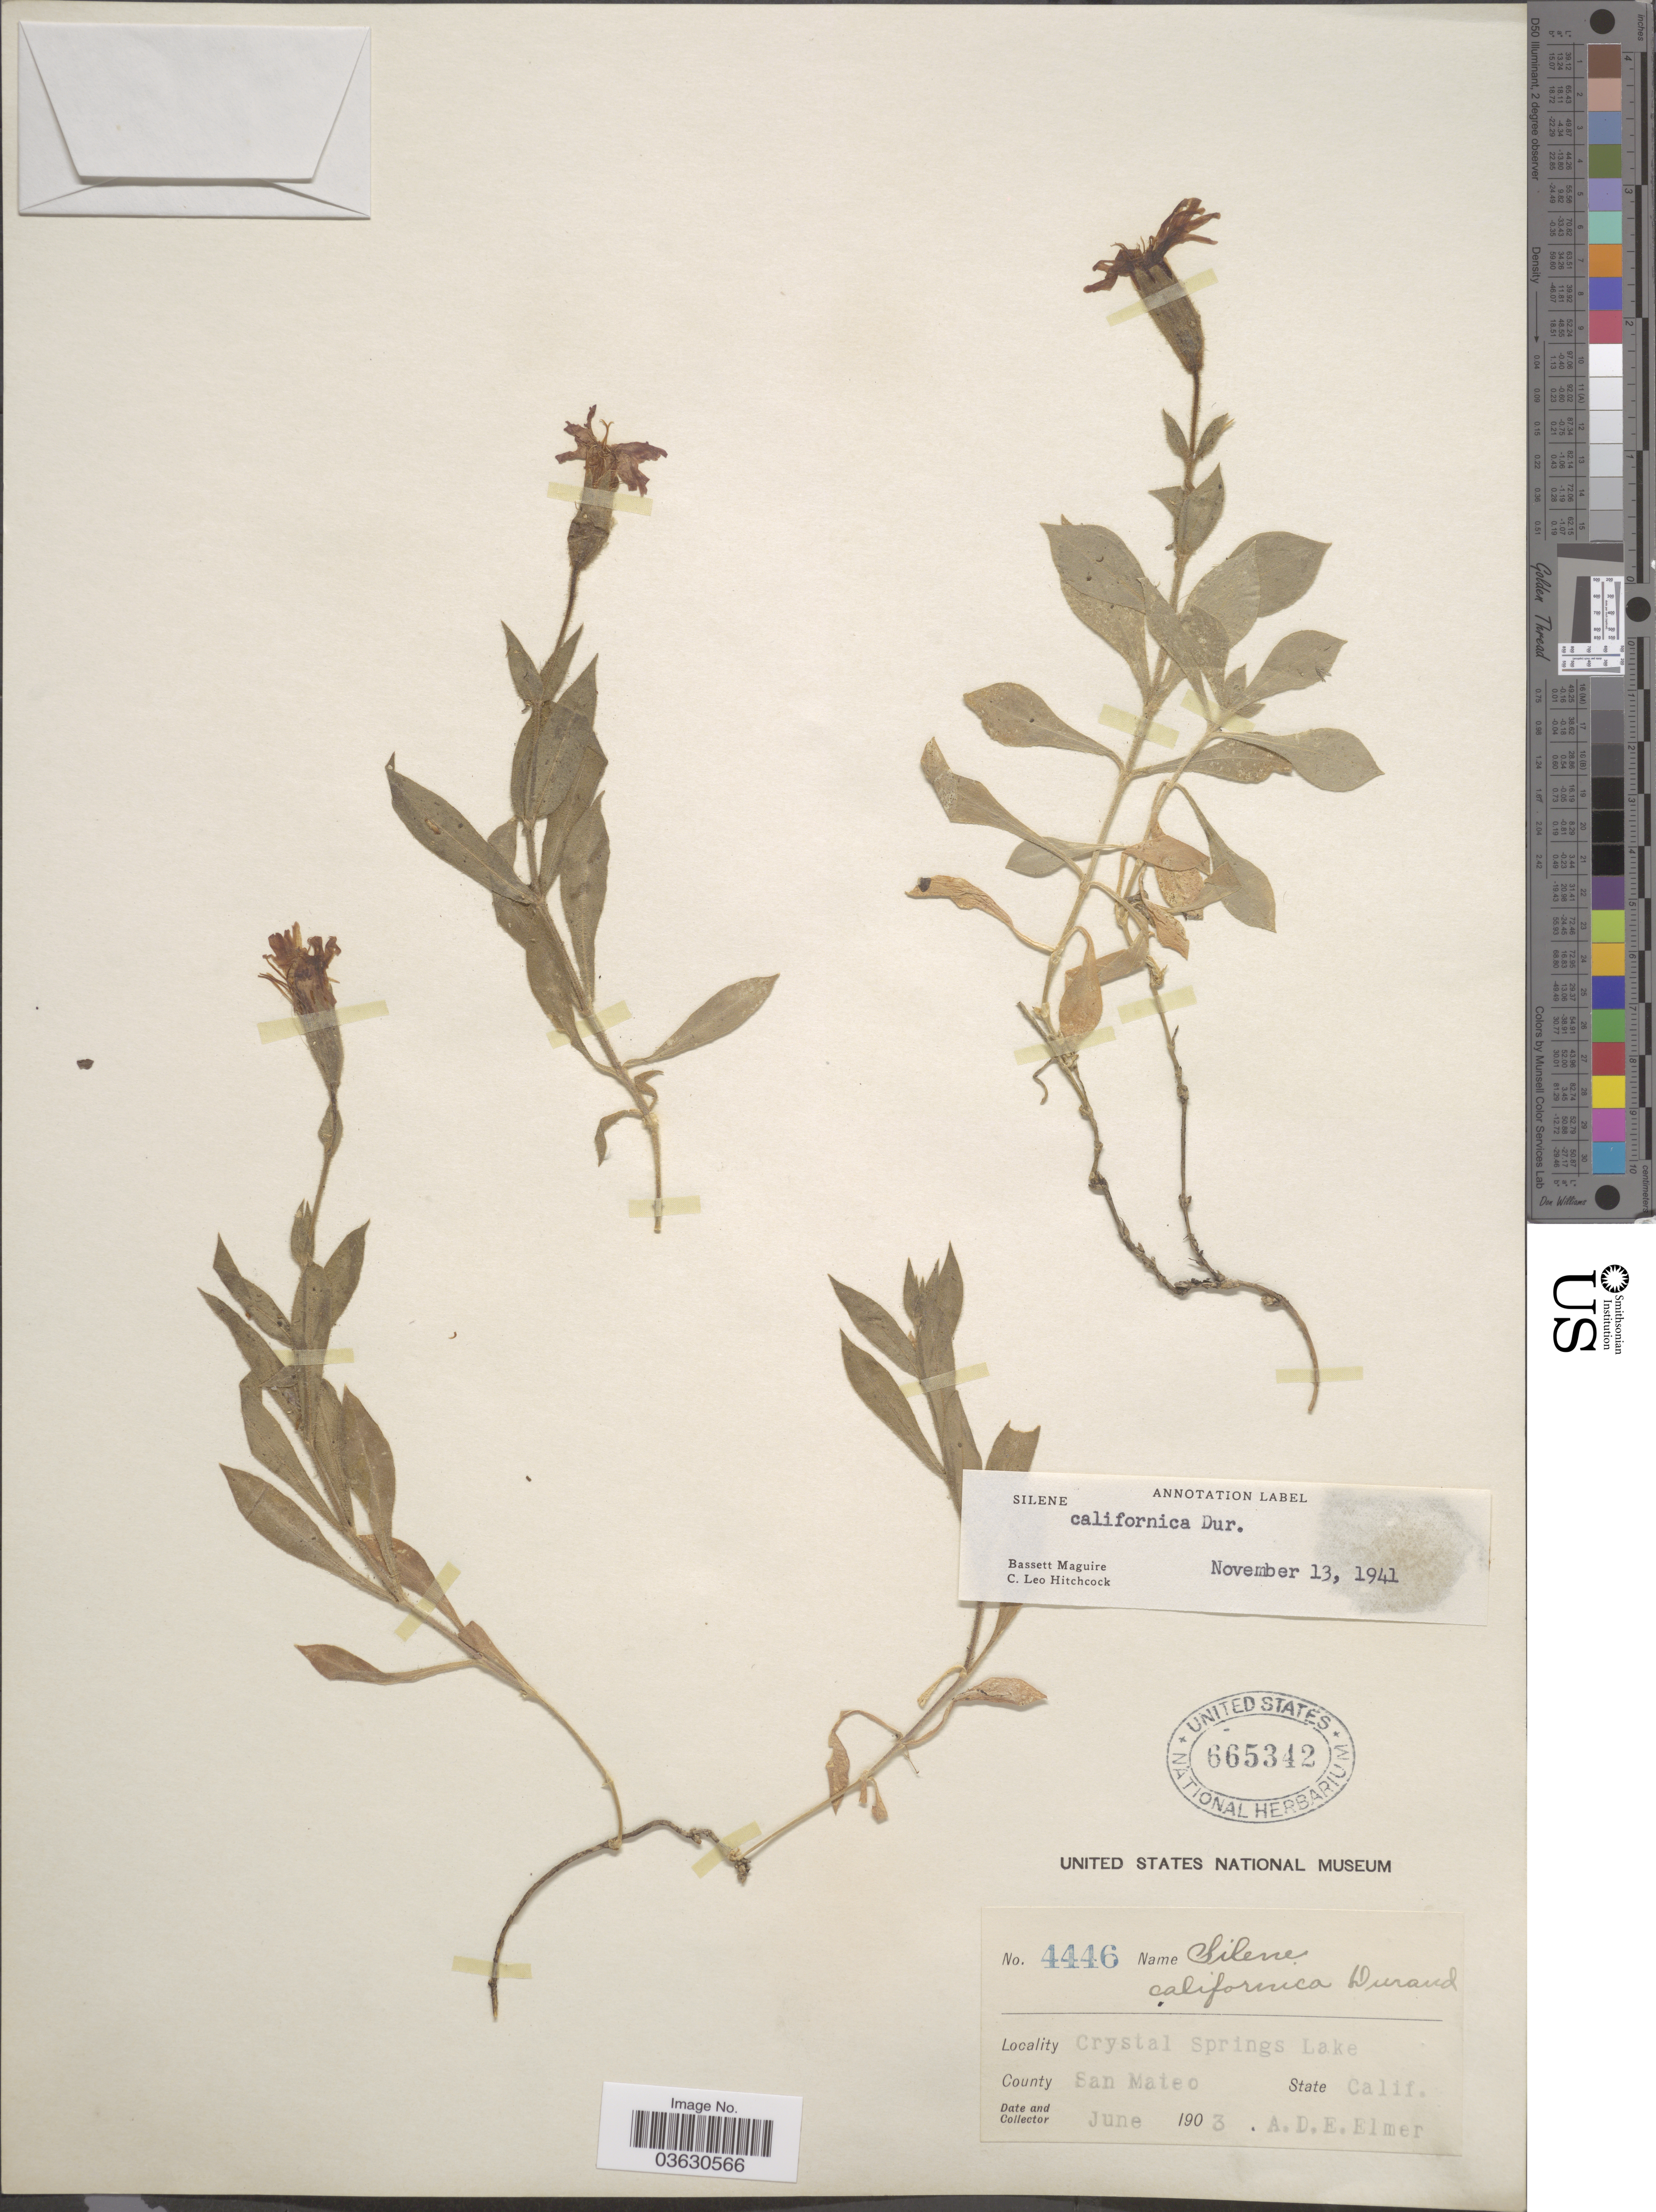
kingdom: Plantae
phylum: Tracheophyta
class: Magnoliopsida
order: Caryophyllales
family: Caryophyllaceae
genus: Silene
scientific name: Silene californica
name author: Durand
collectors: A. D. E. Elmer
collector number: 4446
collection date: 1903-06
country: United States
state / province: California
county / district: San Mateo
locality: Crystal Springs Lake, County San Mateo.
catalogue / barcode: US 665342